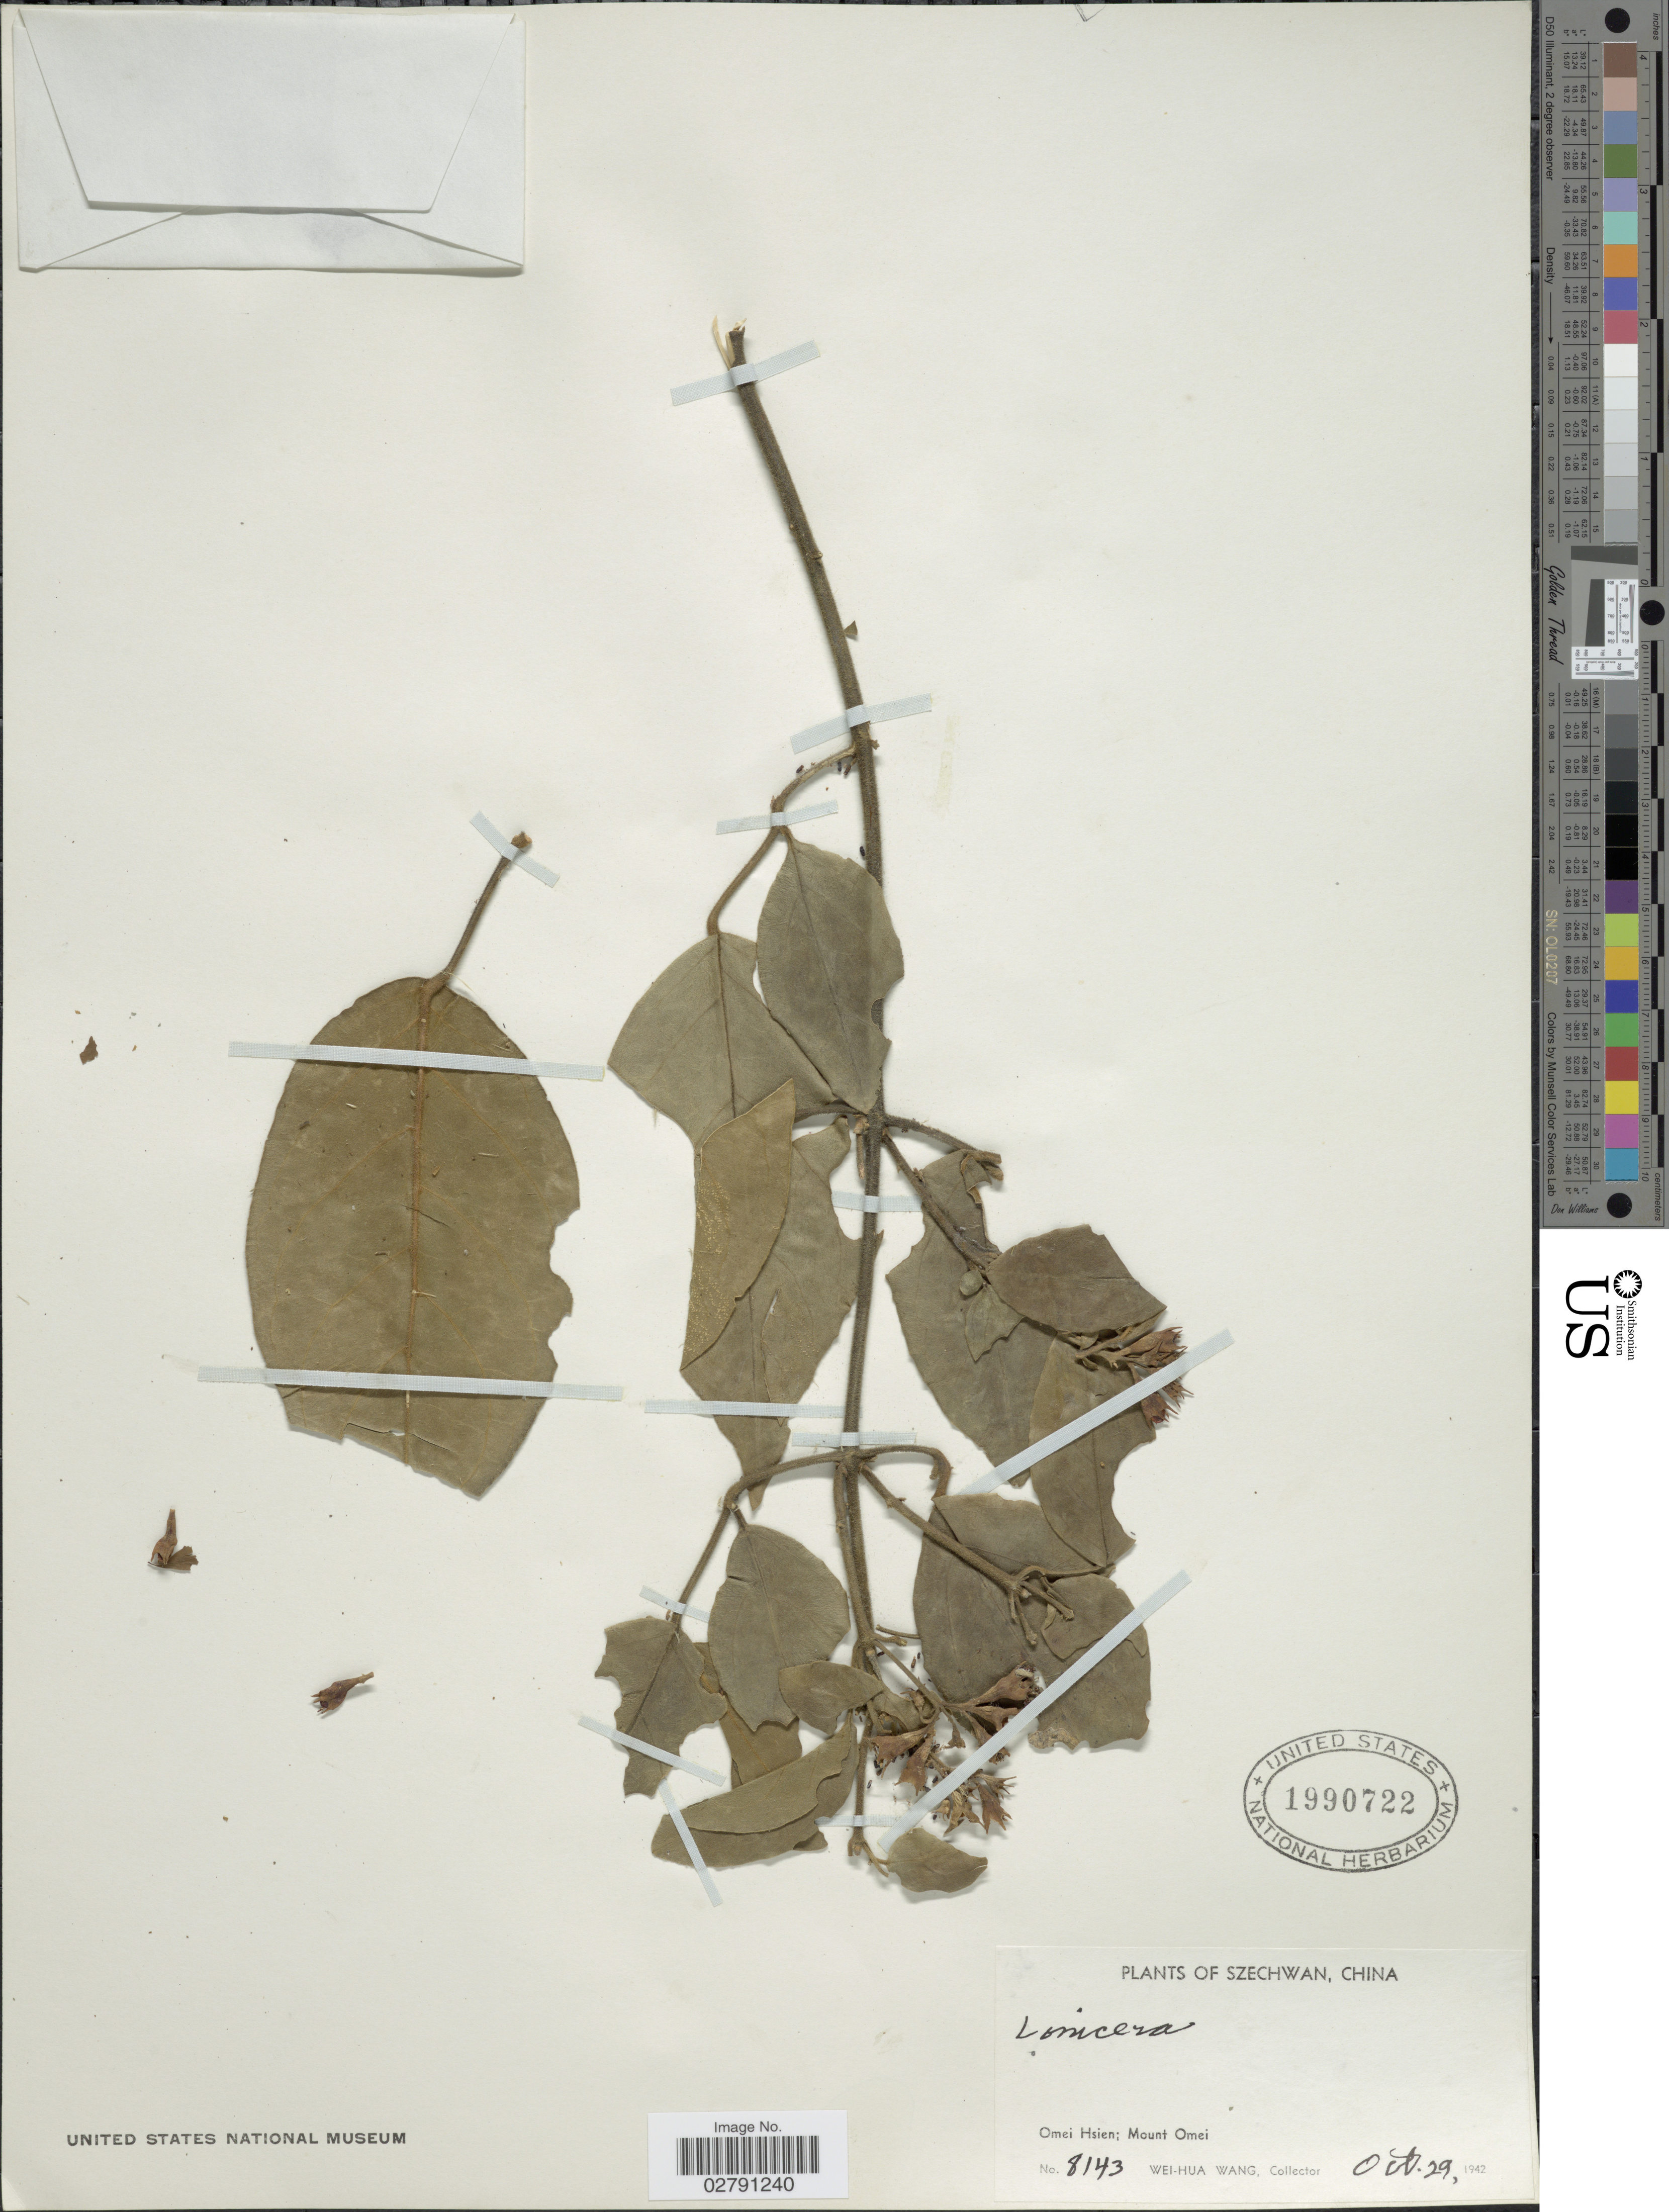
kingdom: Plantae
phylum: Tracheophyta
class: Magnoliopsida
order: Dipsacales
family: Caprifoliaceae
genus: Lonicera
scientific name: Lonicera sp.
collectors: W. Wang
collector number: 8143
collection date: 1942-10-29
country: China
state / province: Sichuan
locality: Szechwan. Omei Hsien; Mount Omei.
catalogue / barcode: US 1990722